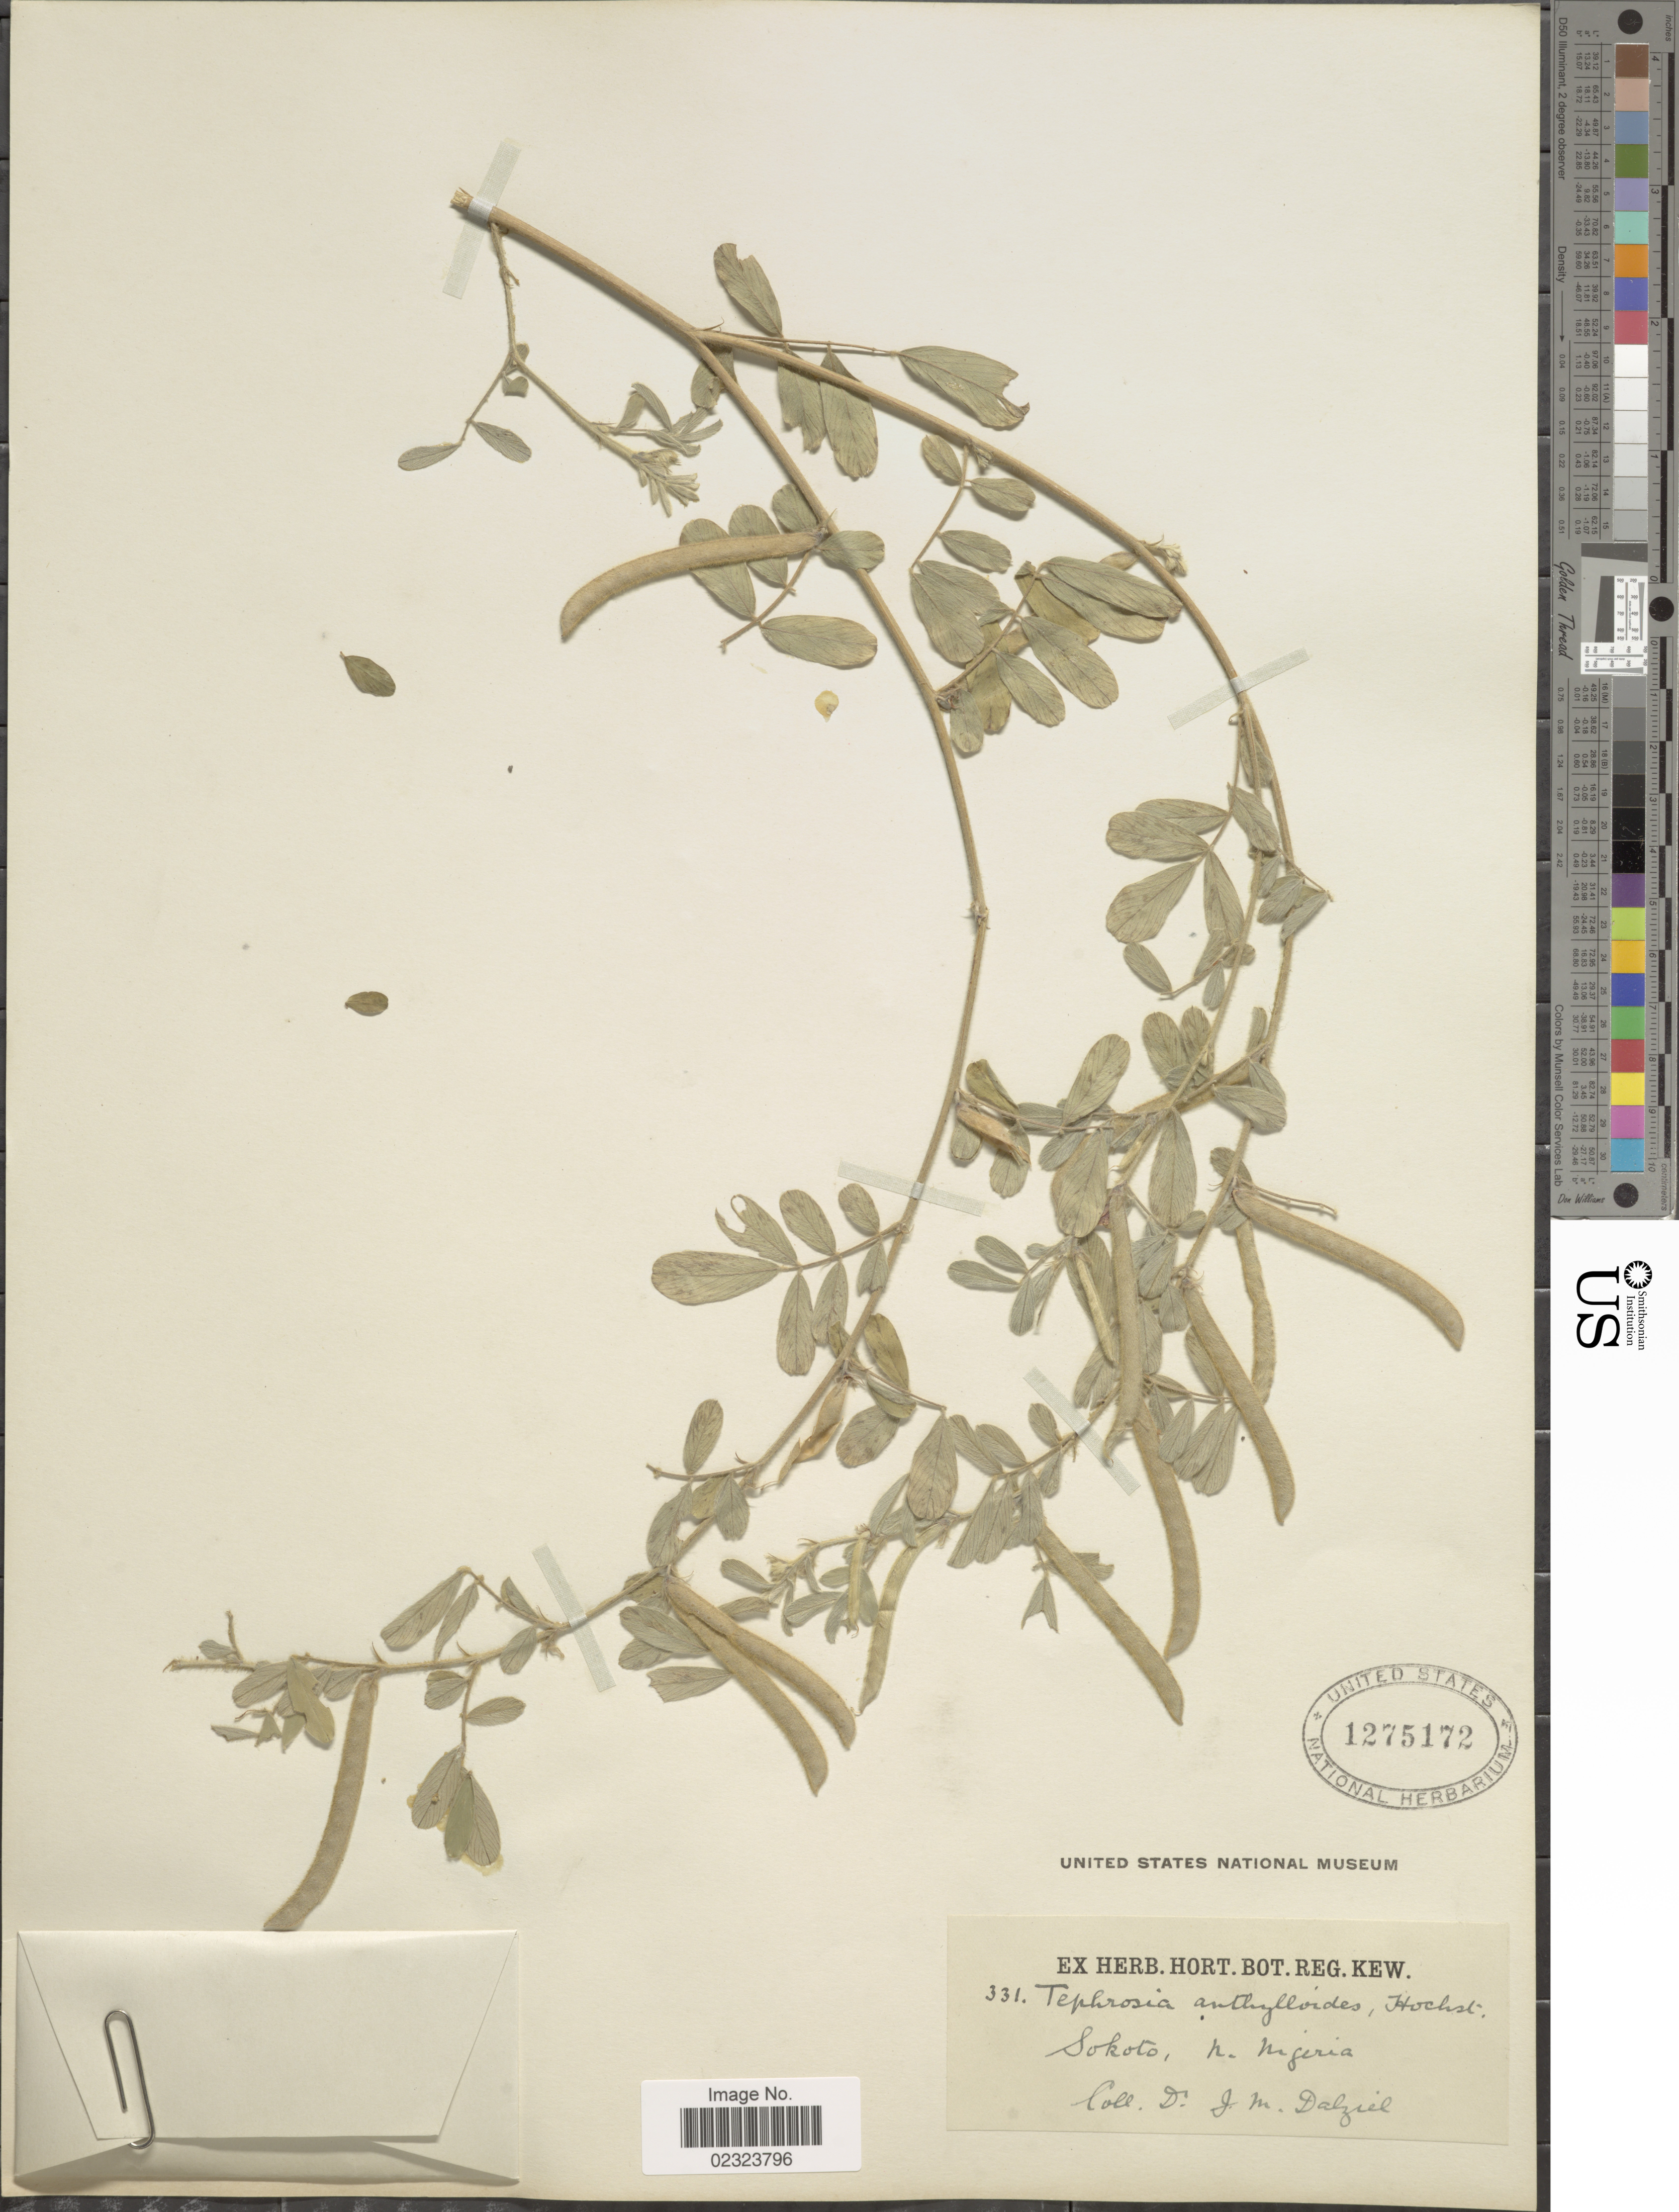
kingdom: Plantae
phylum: Tracheophyta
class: Magnoliopsida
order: Fabales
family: Fabaceae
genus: Tephrosia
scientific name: Tephrosia uniflora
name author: Pers.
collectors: J. Dalziel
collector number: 331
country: Nigeria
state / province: Sokoto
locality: N. Nigeria.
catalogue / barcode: US 1275172